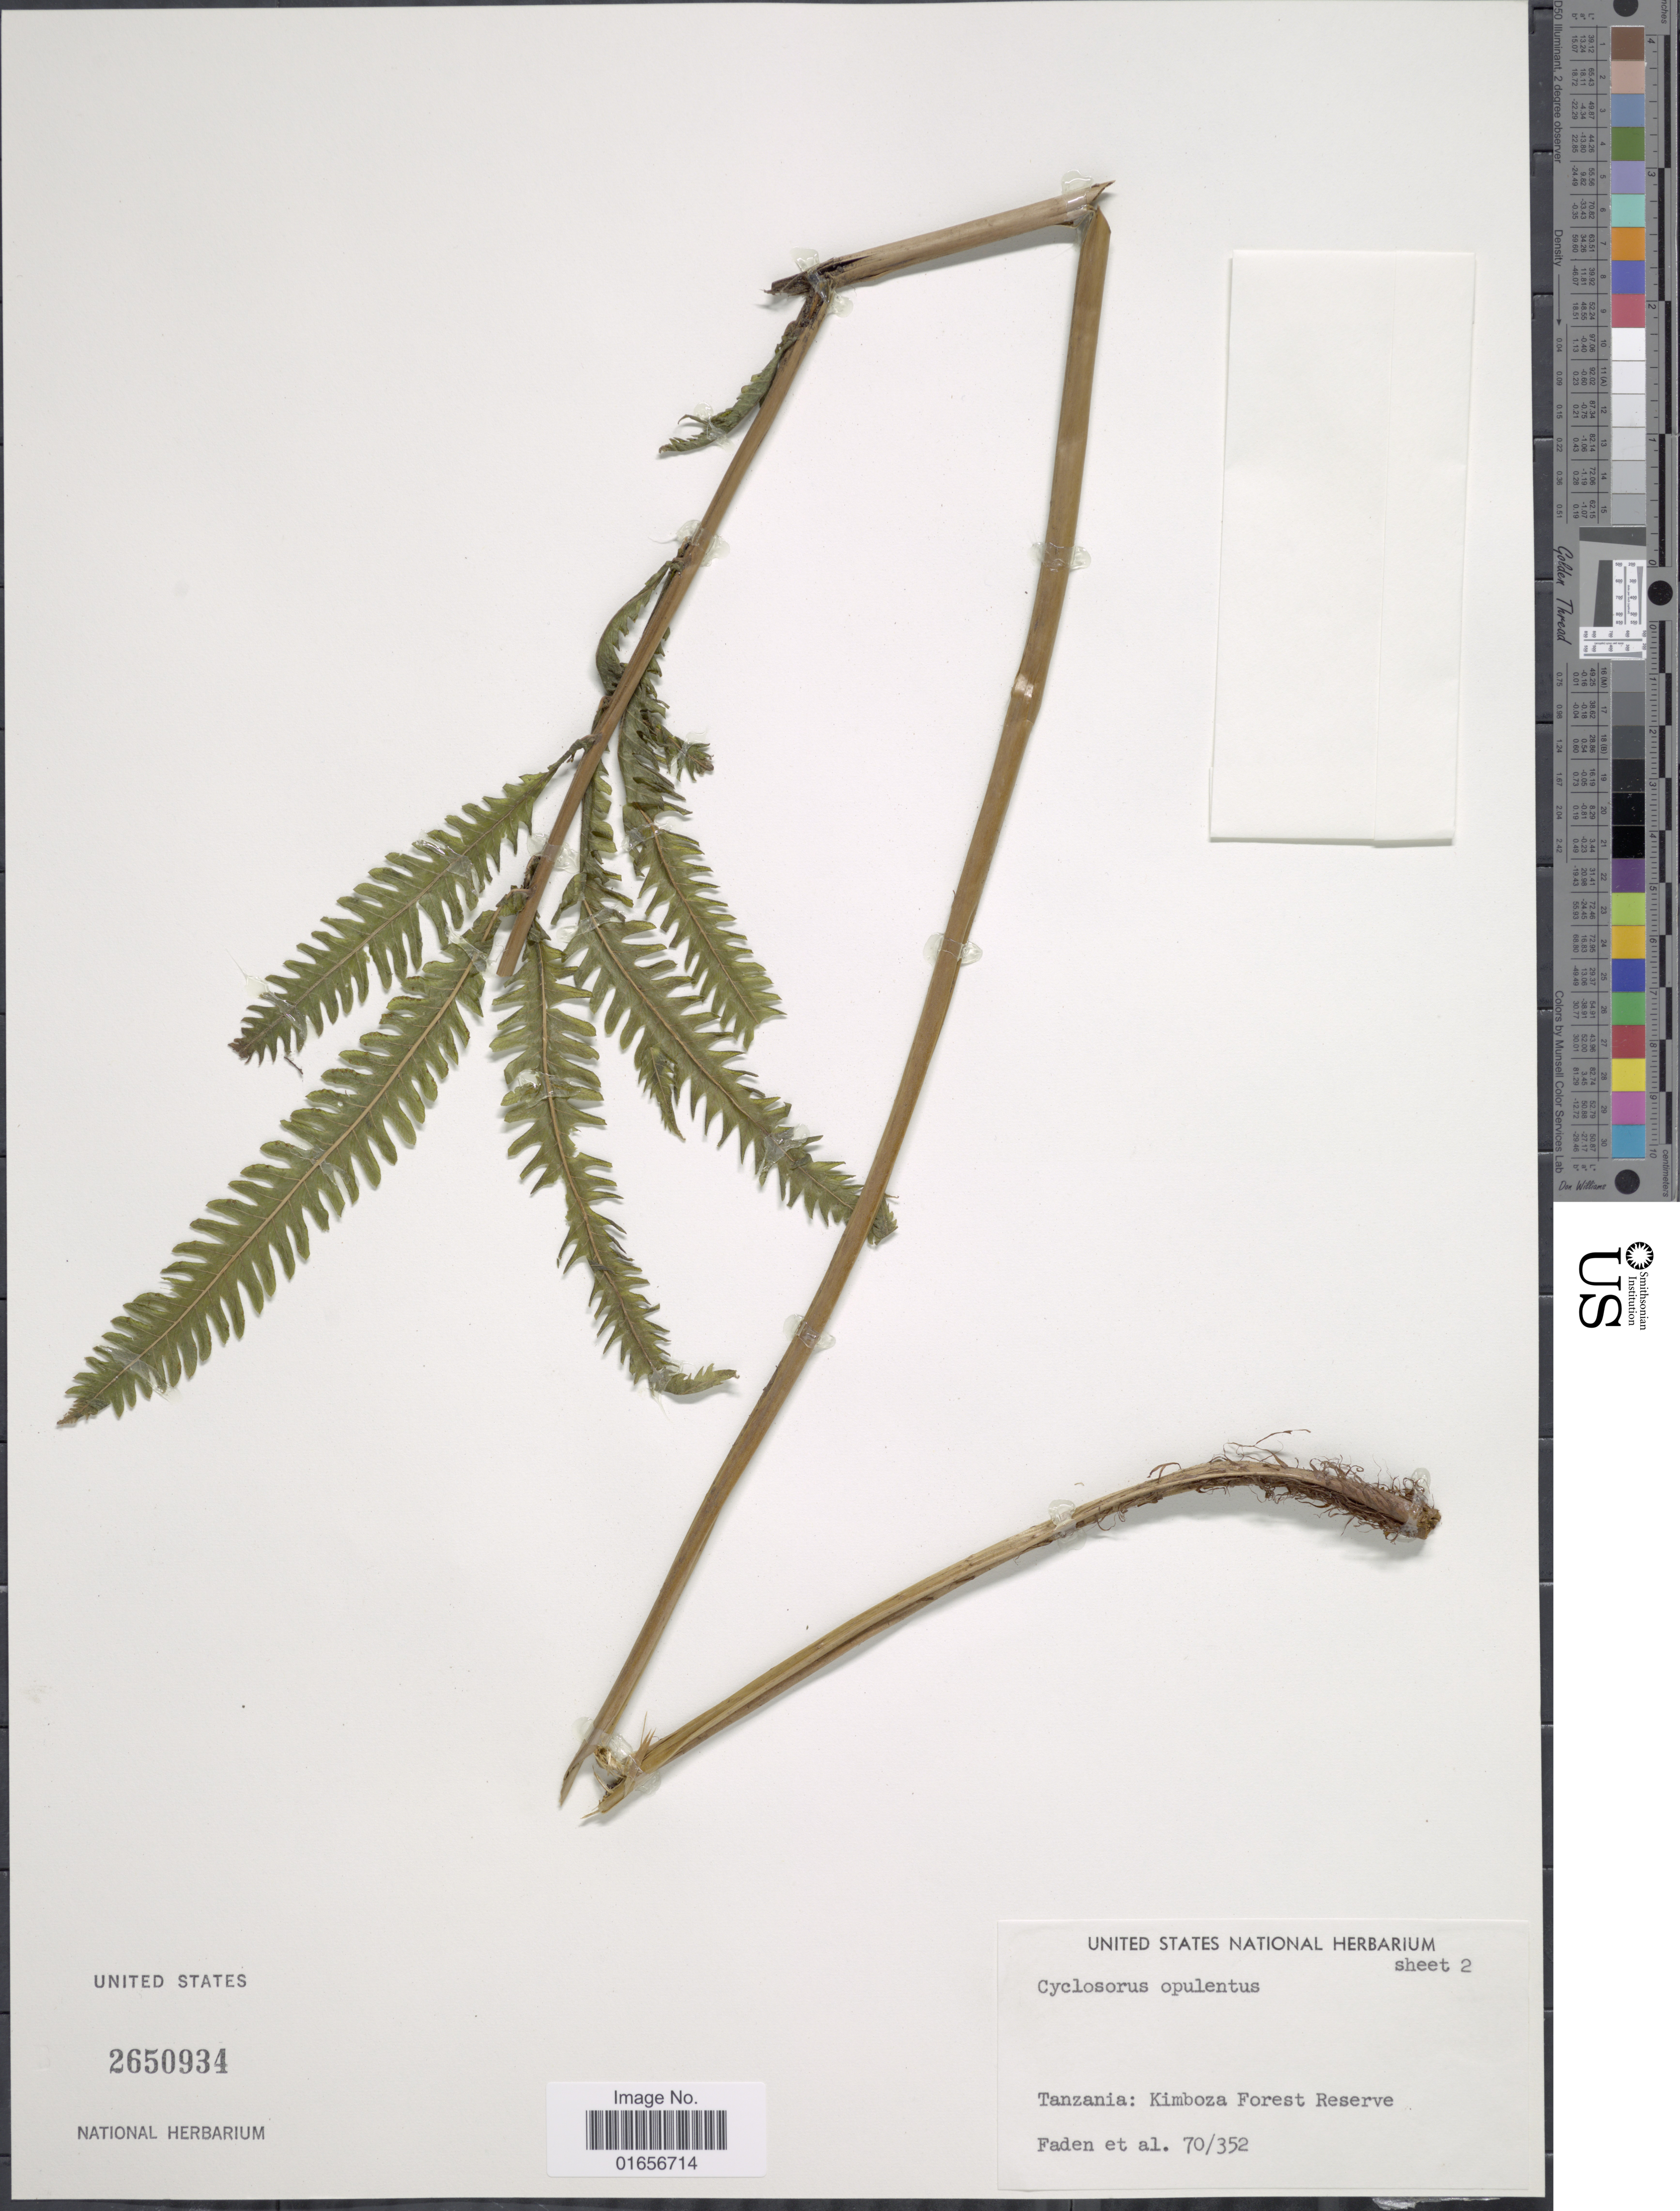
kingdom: Plantae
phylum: Tracheophyta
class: Polypodiopsida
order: Polypodiales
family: Thelypteridaceae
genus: Amphineuron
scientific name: Amphineuron opulentum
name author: (Kaulf.) Holttum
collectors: -- Faden & et al.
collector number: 70/352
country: Tanzania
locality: Tanzania: Kimboza Forest Reserve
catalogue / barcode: US 2650934